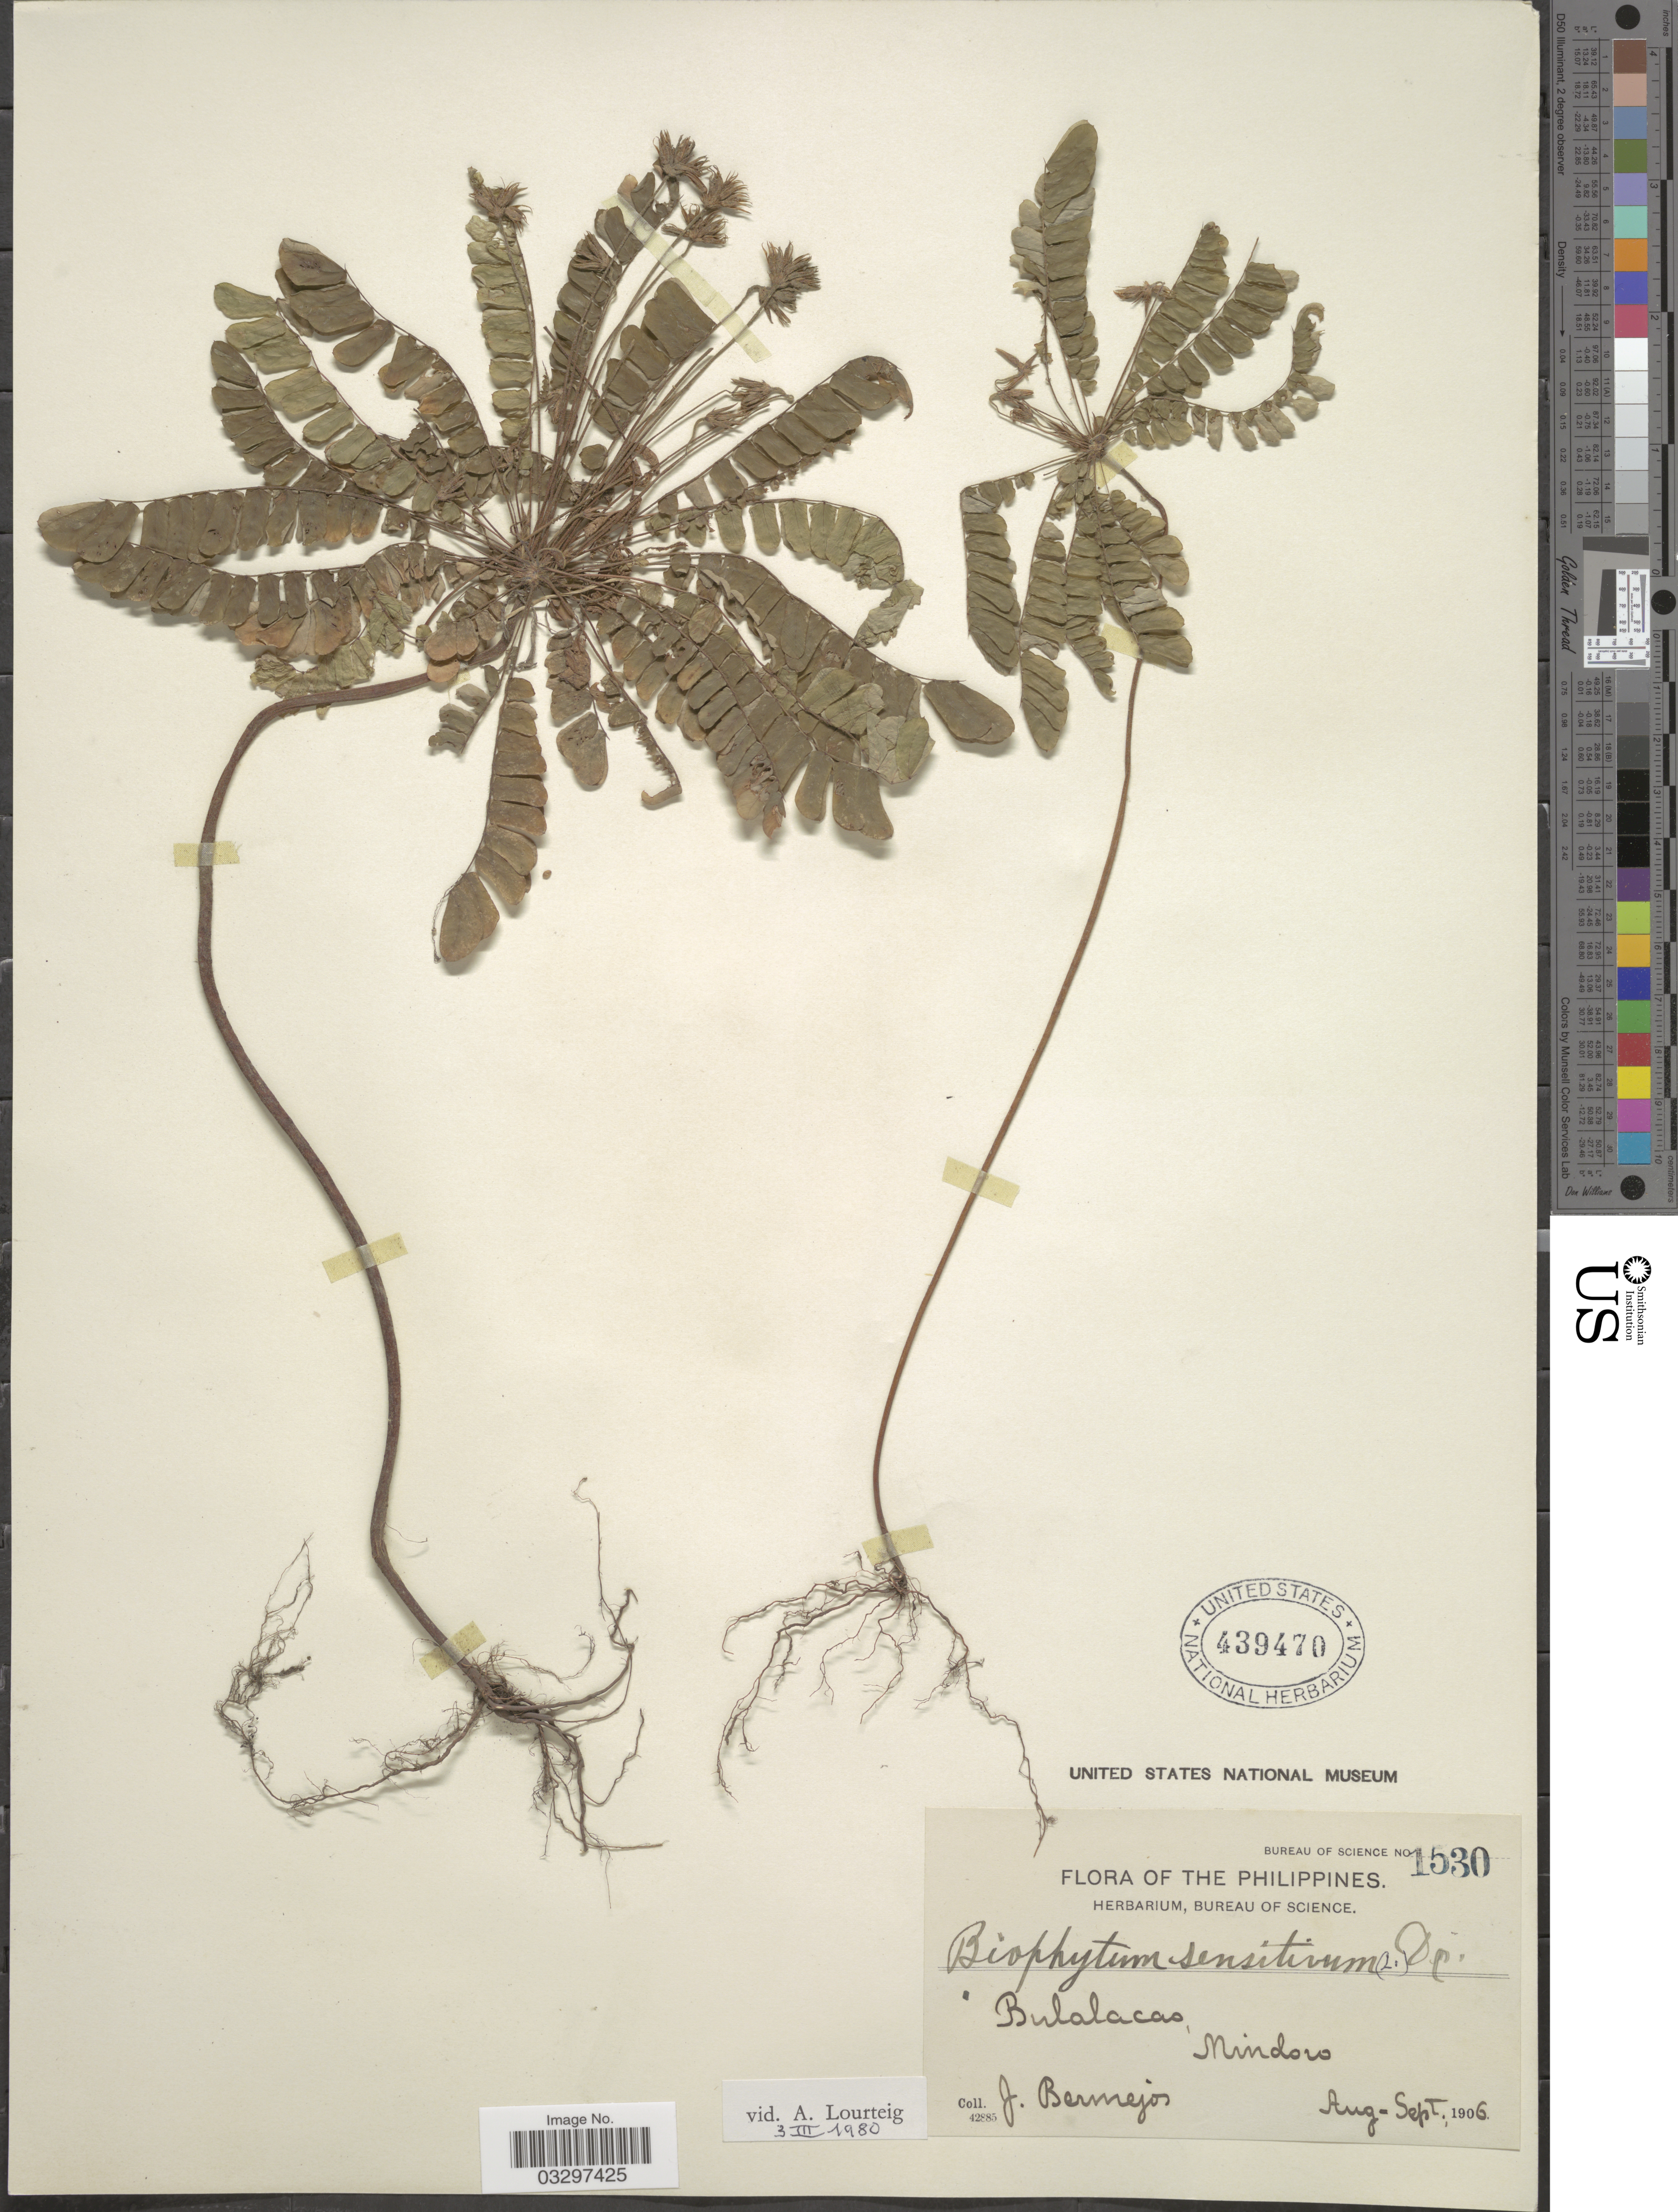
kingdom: Plantae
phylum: Tracheophyta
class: Magnoliopsida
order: Oxalidales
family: Oxalidaceae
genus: Biophytum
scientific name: Biophytum sensitivum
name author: (L.) DC.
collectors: J. Bermejos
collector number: Bureau of Science 1530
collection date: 1906-08/1906-09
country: Philippines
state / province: Mimaropa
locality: Bulalacao, Mindoro.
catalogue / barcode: US 439470